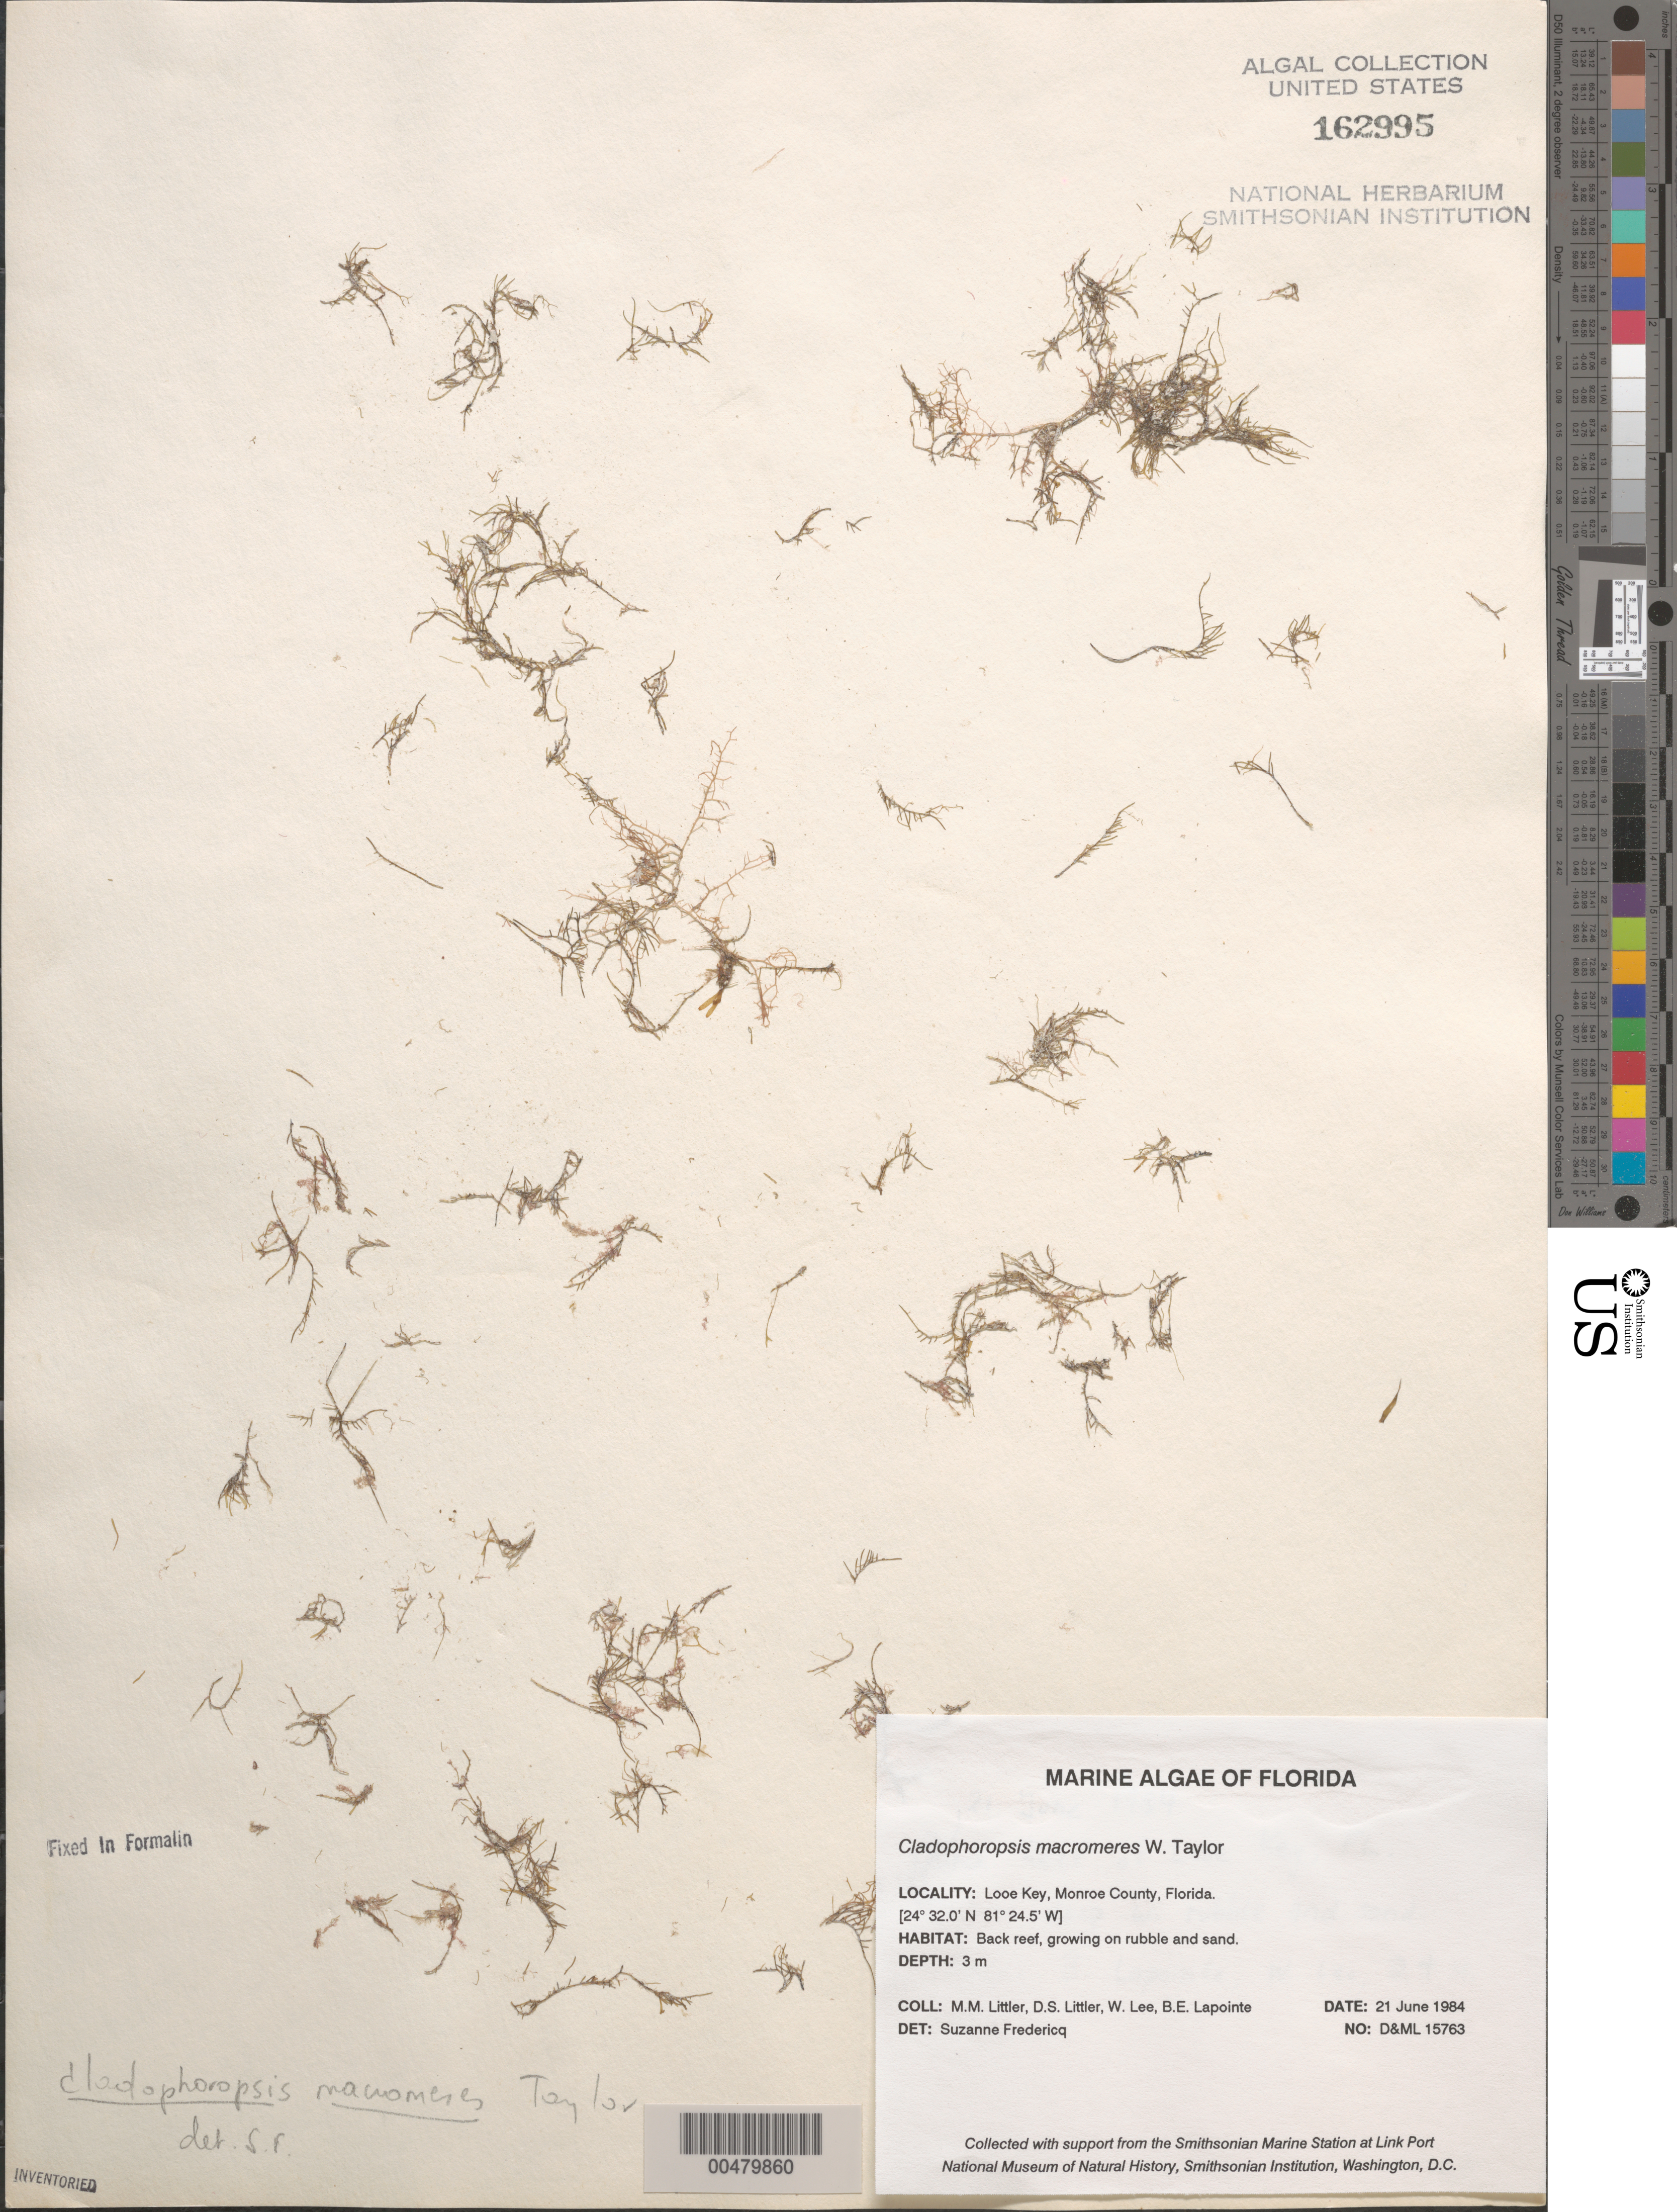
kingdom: Plantae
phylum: Chlorophyta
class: Ulvophyceae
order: Siphonocladales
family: Boodleaceae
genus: Cladophoropsis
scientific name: Cladophoropsis macromeres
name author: W.R. Taylor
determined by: Fredericq, S.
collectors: M. M. Littler, D. S. Littler, W. Lee & B. Lapointe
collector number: D&ML 15763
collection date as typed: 21 Jun 1984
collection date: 1984-06-21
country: United States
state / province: Florida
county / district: Monroe County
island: Looe Key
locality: Looe Key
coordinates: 24 32.0' N, 81 24.5' W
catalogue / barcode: US 162995